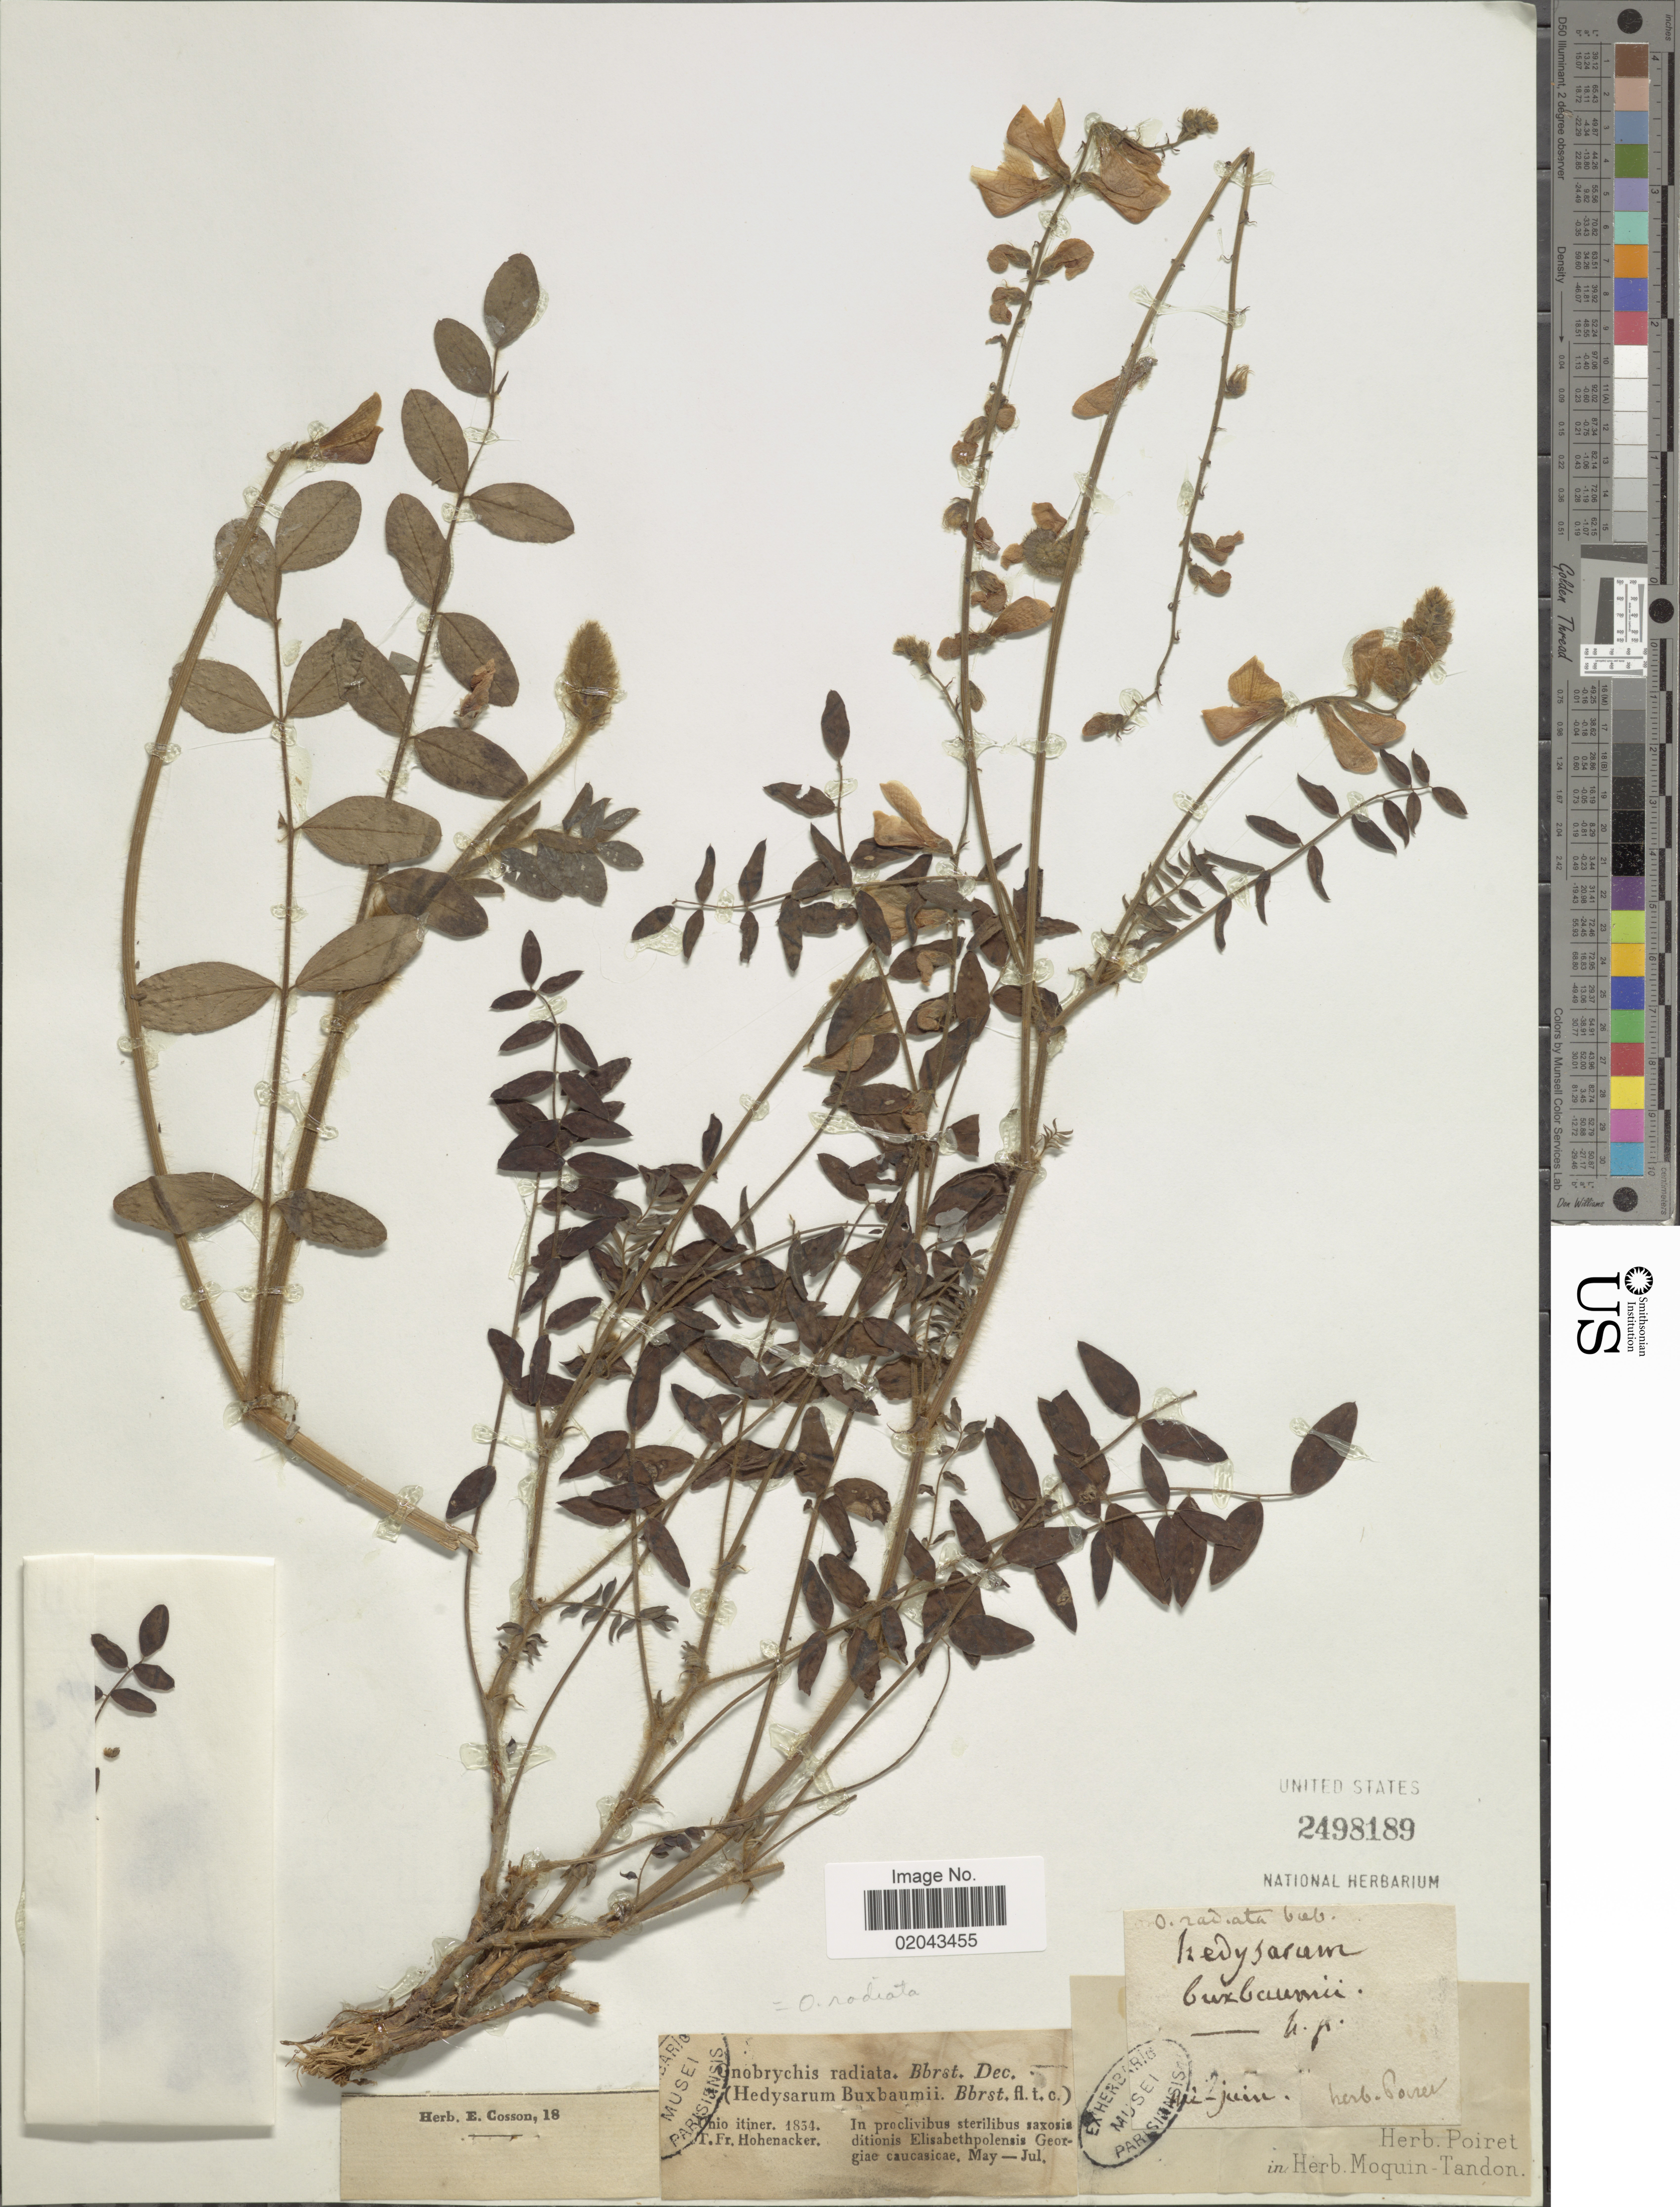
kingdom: Plantae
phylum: Tracheophyta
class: Magnoliopsida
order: Fabales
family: Fabaceae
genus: Onobrychis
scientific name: Onobrychis radiata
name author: (Desf.) M. Bieb.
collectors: R. F. Hohenacker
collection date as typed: Unio itiner 1854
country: Georgia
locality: In proclivibus sterilibus saxosis ditionis Elisabethpolensis Georgiae caucasicae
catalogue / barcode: US 2498189